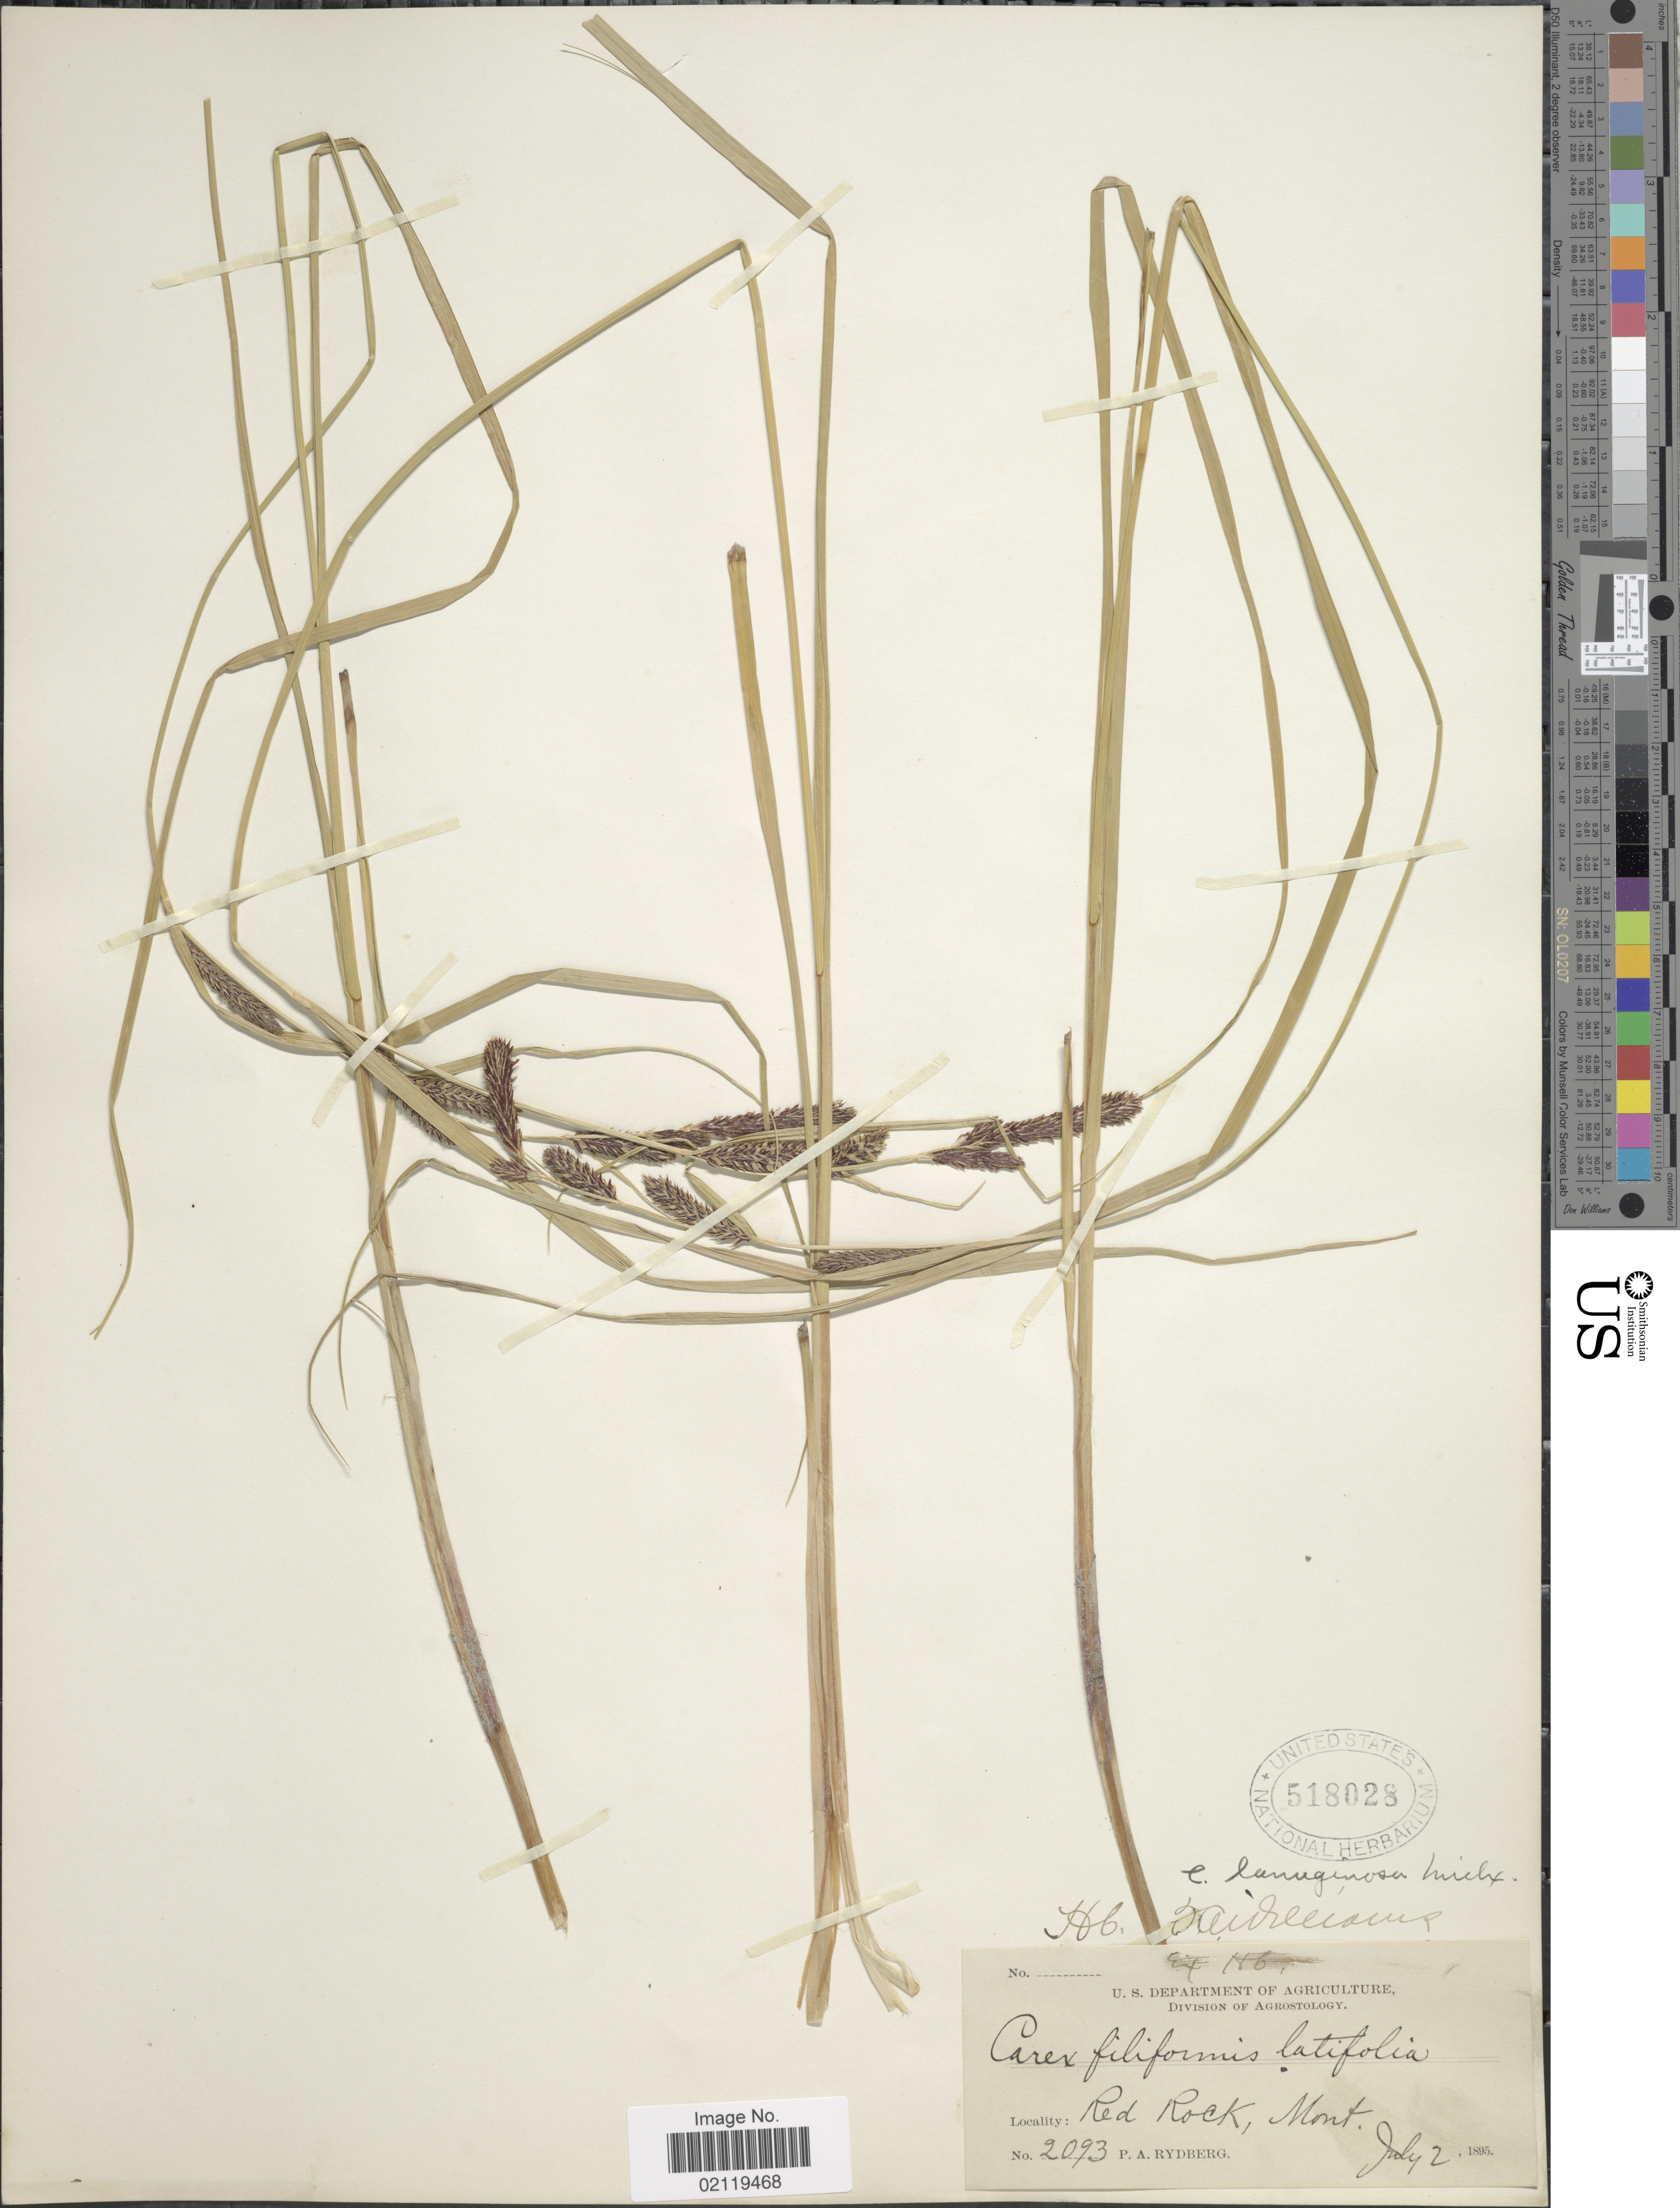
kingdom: Plantae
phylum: Tracheophyta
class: Liliopsida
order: Poales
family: Cyperaceae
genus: Carex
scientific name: Carex pellita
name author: Muhl. ex Willd.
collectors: P. A. Rydberg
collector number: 2093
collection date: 1895-07-02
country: United States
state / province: Montana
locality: Red Rock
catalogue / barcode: US 518028